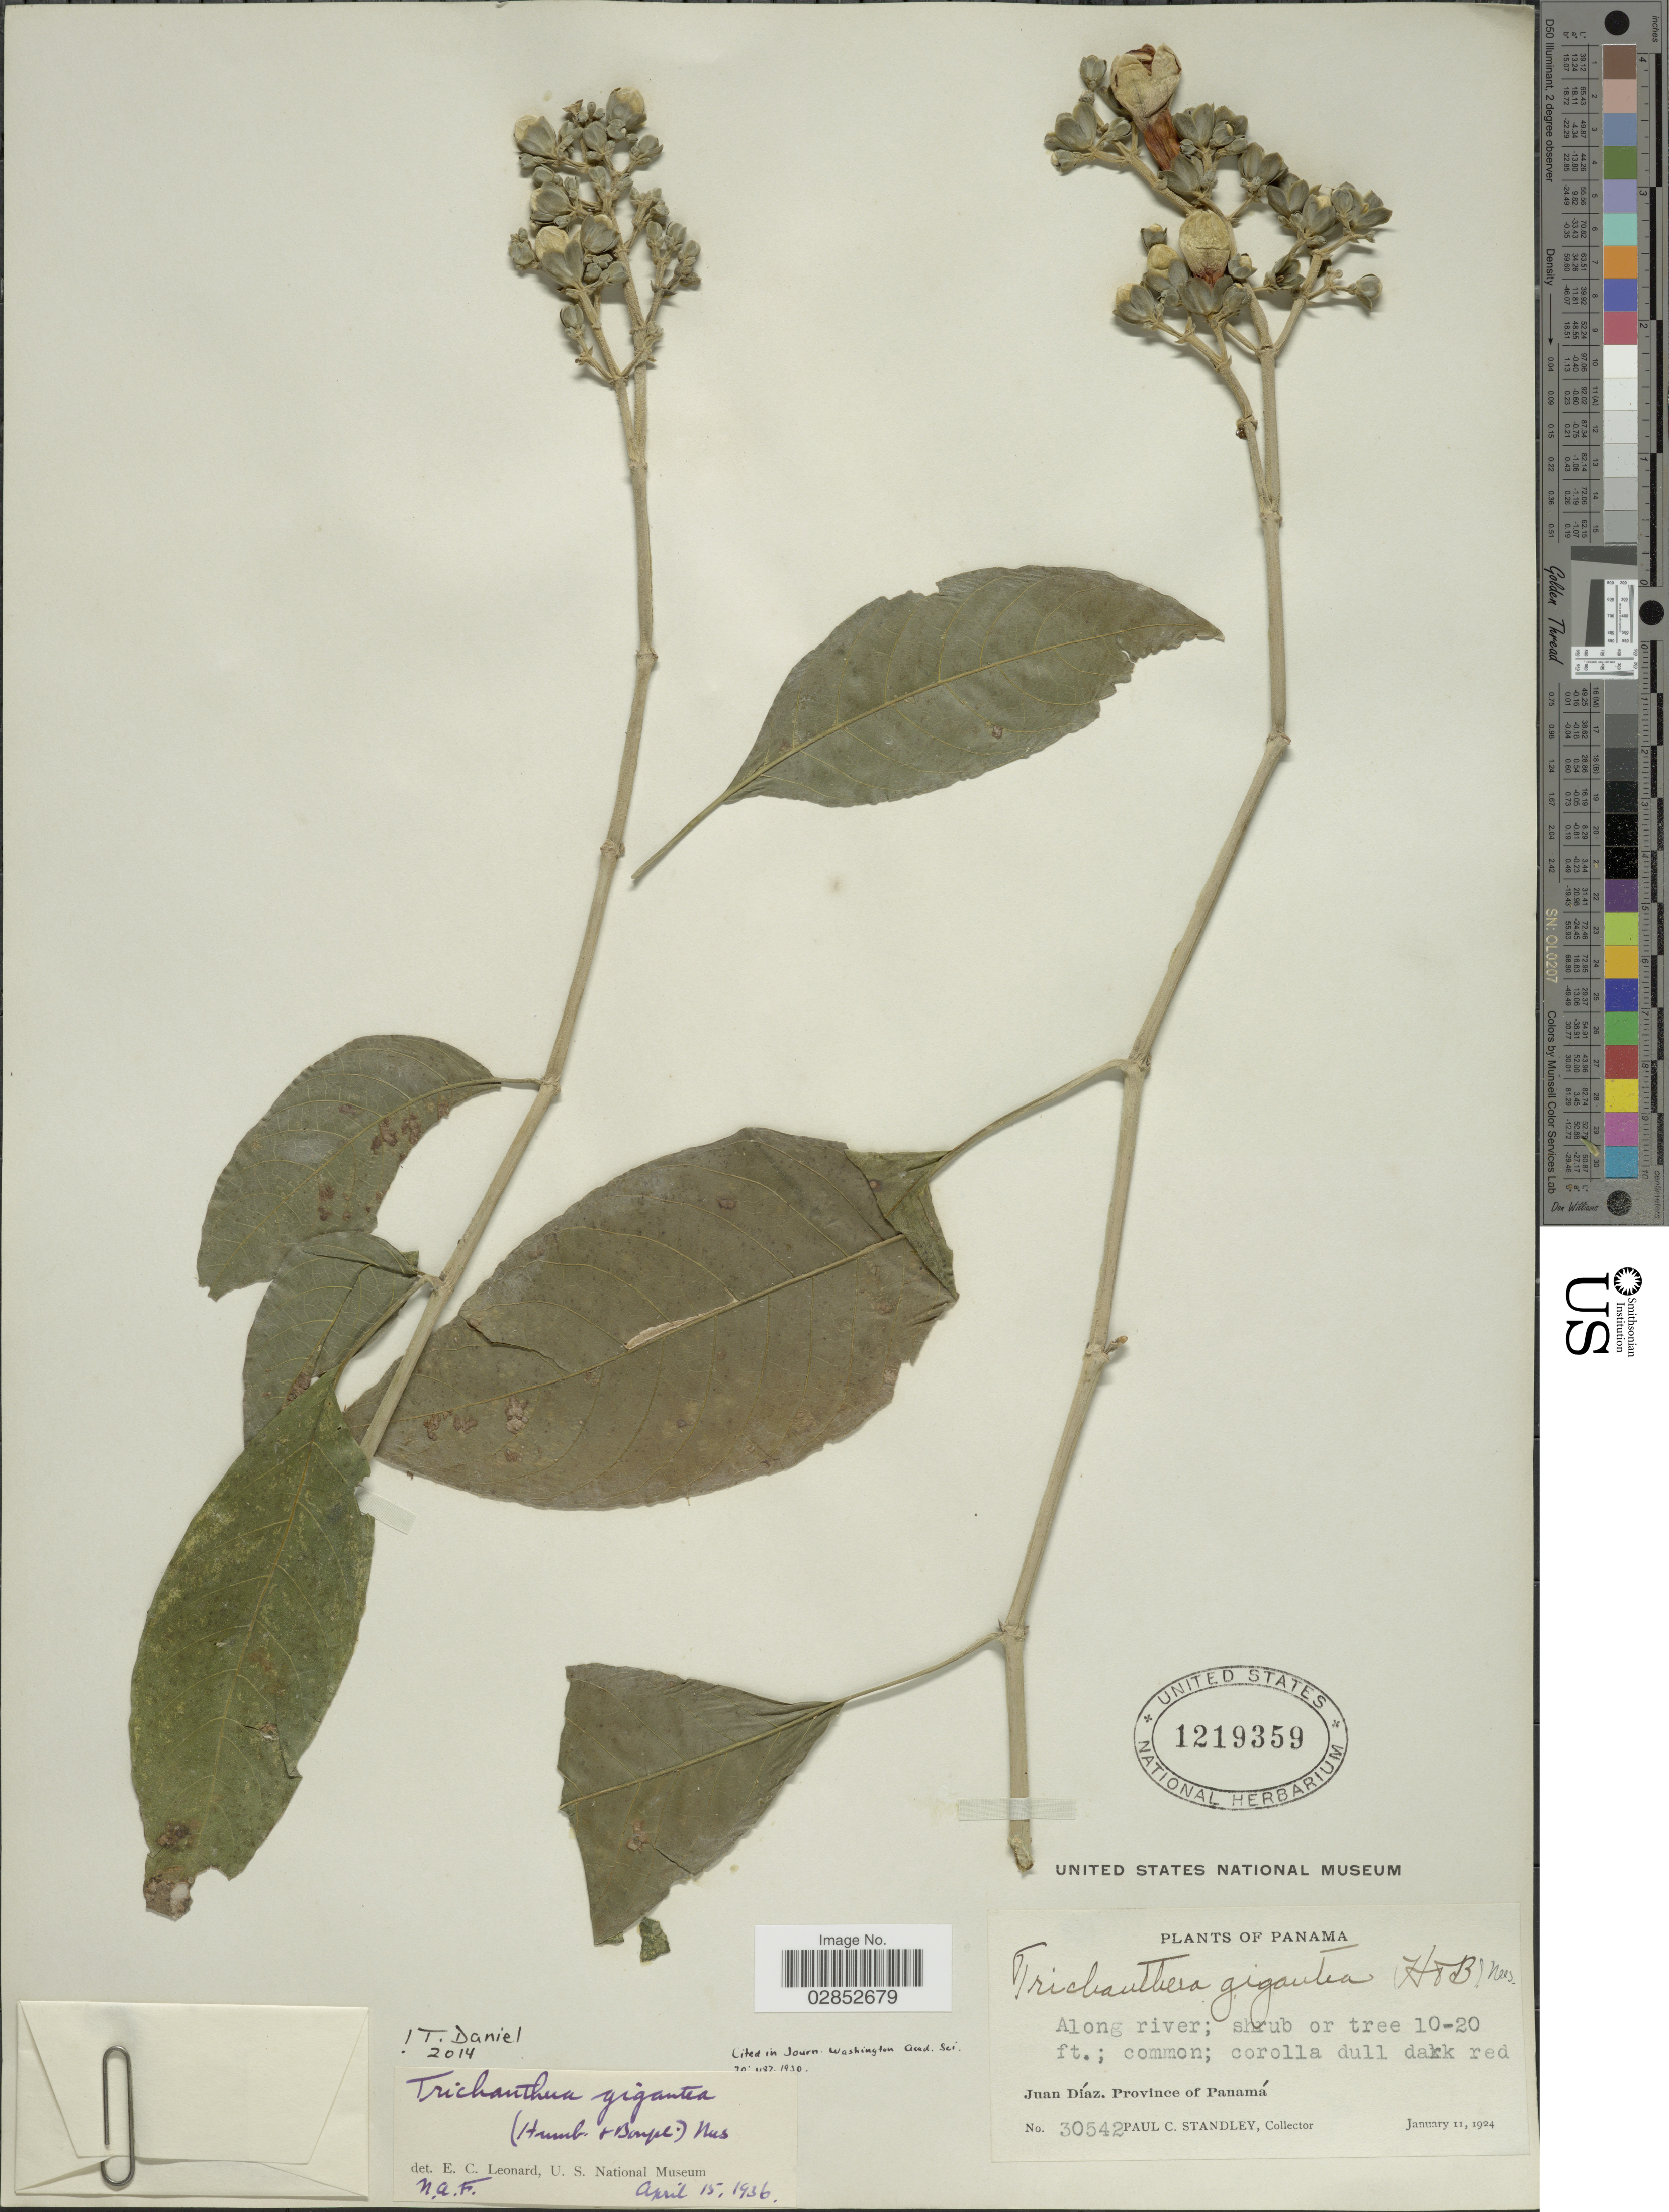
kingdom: Plantae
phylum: Tracheophyta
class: Magnoliopsida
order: Lamiales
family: Acanthaceae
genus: Trichanthera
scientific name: Trichanthera gigantea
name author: (Bonpl.) Nees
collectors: P. C. Standley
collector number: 30542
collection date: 1924-01-11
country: Panama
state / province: Panamá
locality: Juan Díaz.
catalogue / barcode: US 1219359